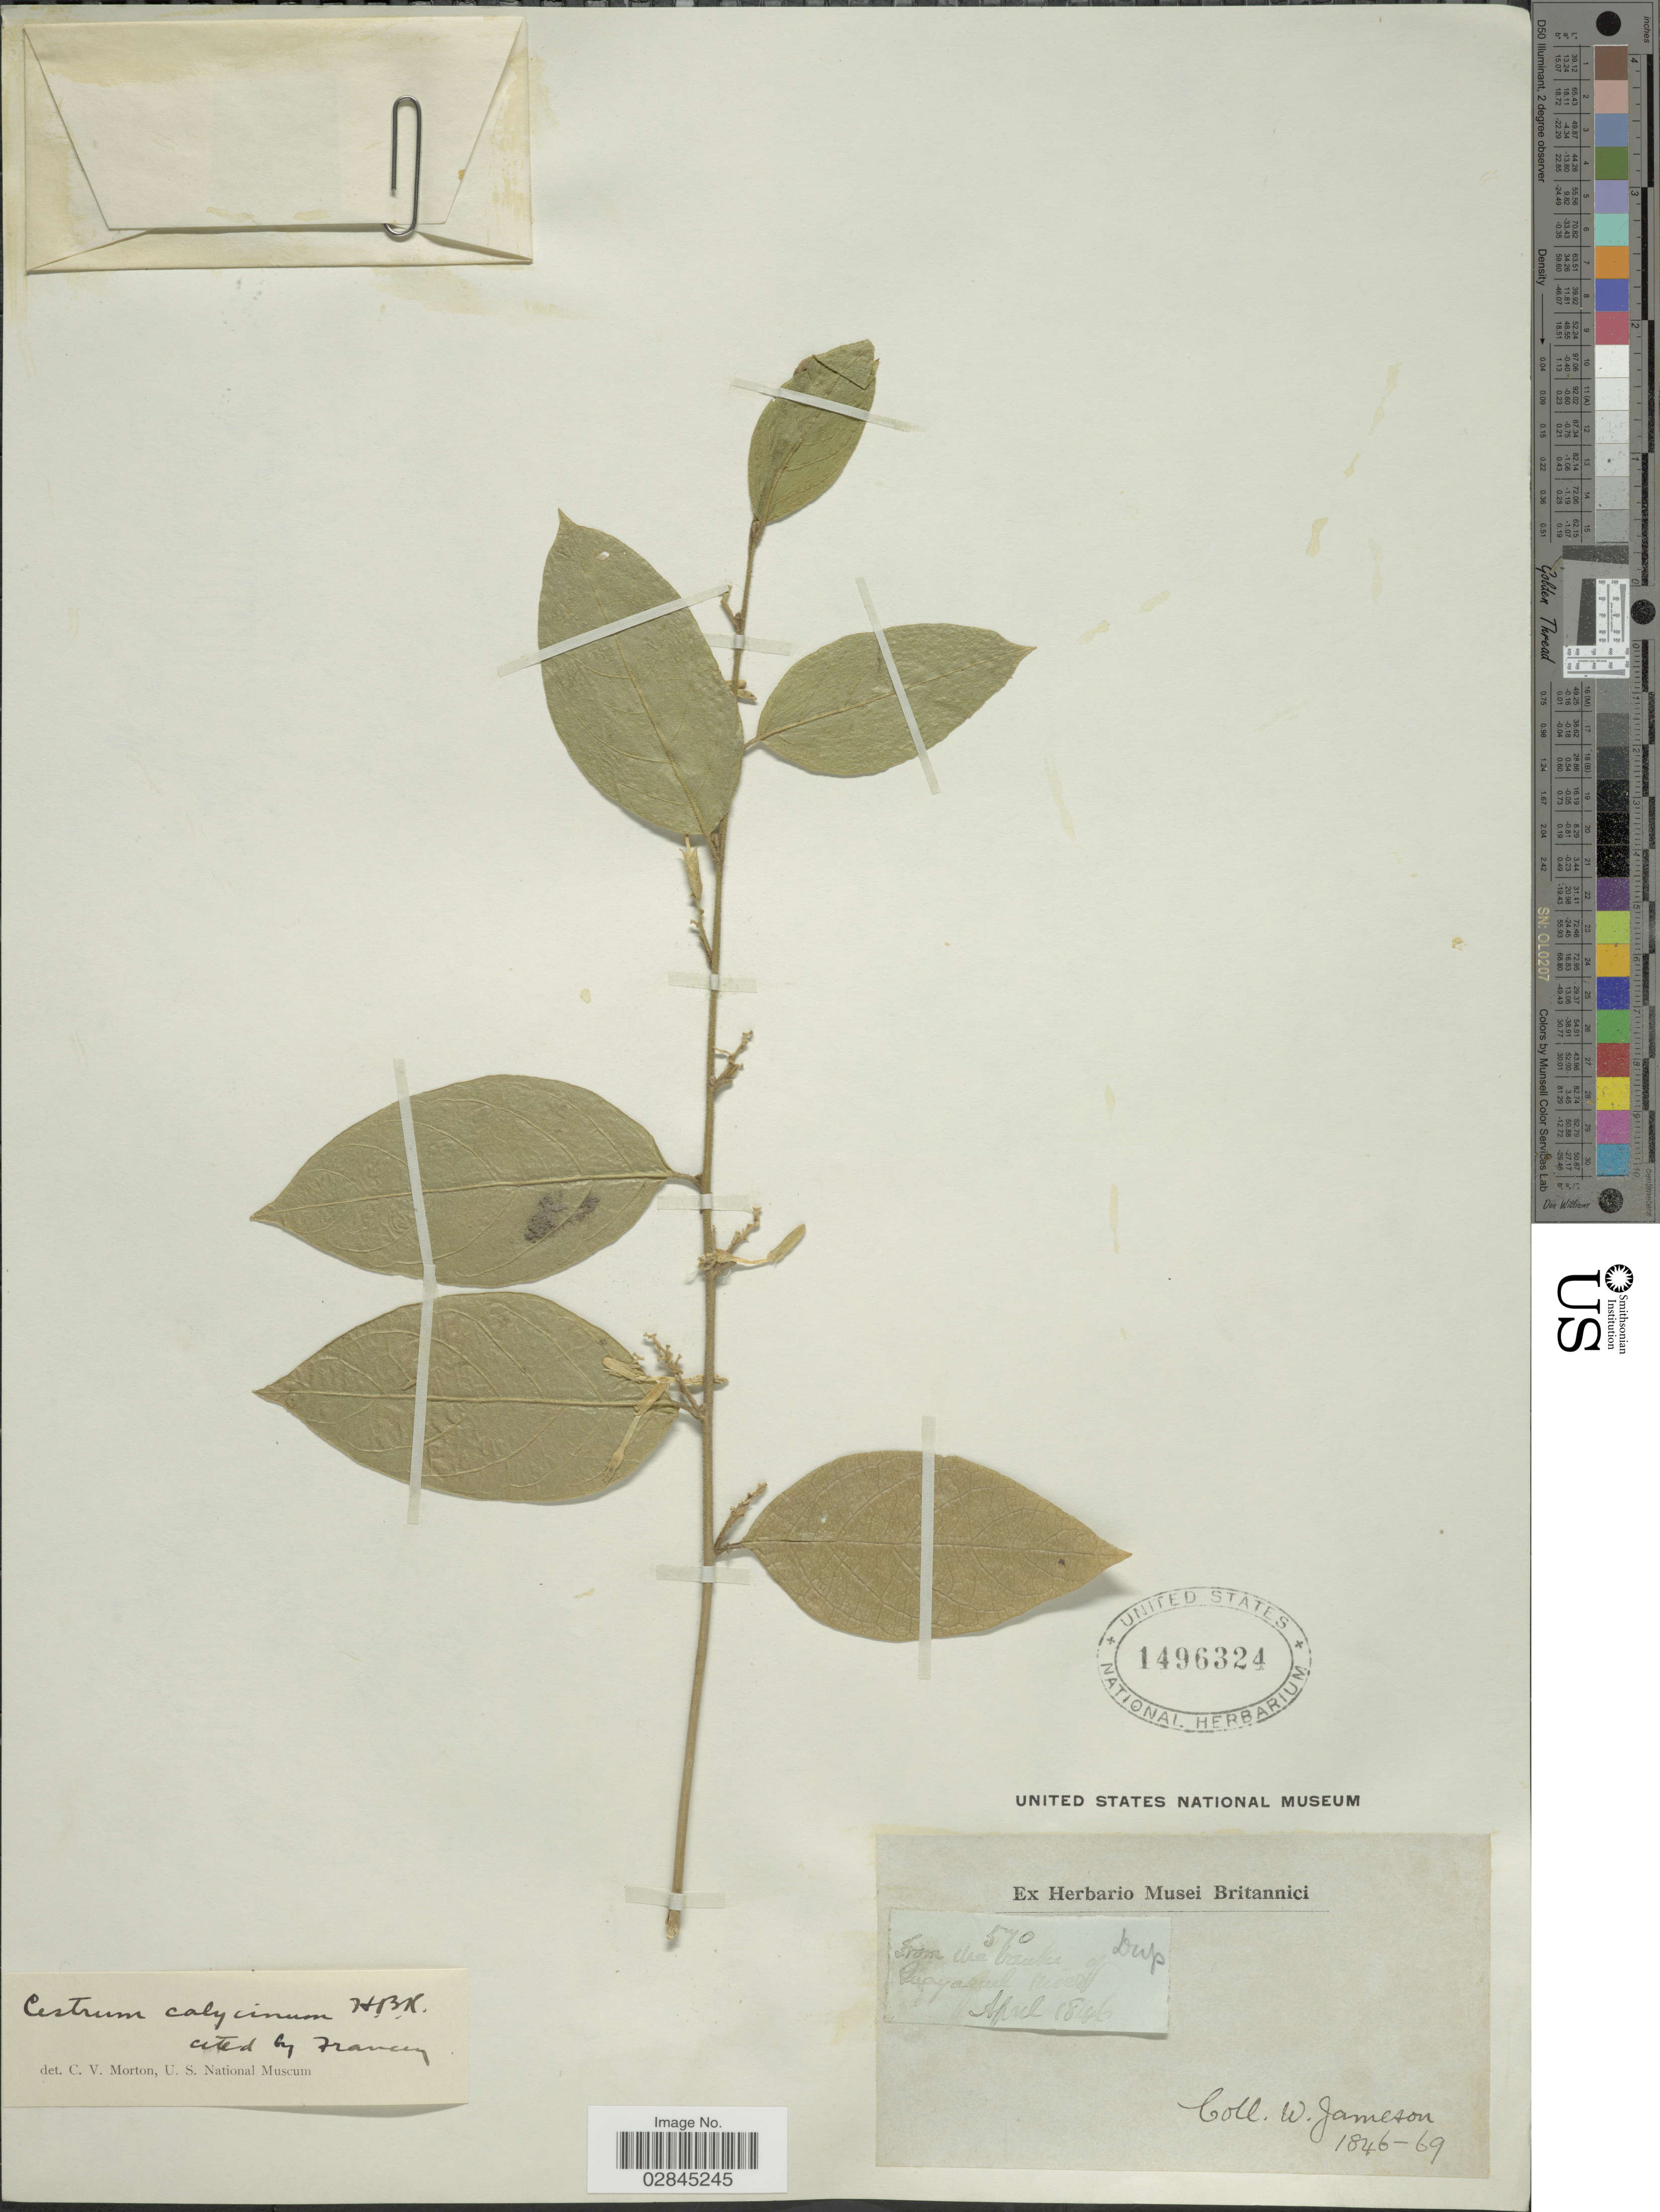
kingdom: Plantae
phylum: Tracheophyta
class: Magnoliopsida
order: Solanales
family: Solanaceae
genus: Cestrum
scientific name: Cestrum strigillatum var. calycinum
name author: Ruiz & Pav.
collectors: W. Jameson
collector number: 570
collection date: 1846-04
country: Ecuador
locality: Guayaquil riviera.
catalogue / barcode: US 1496324